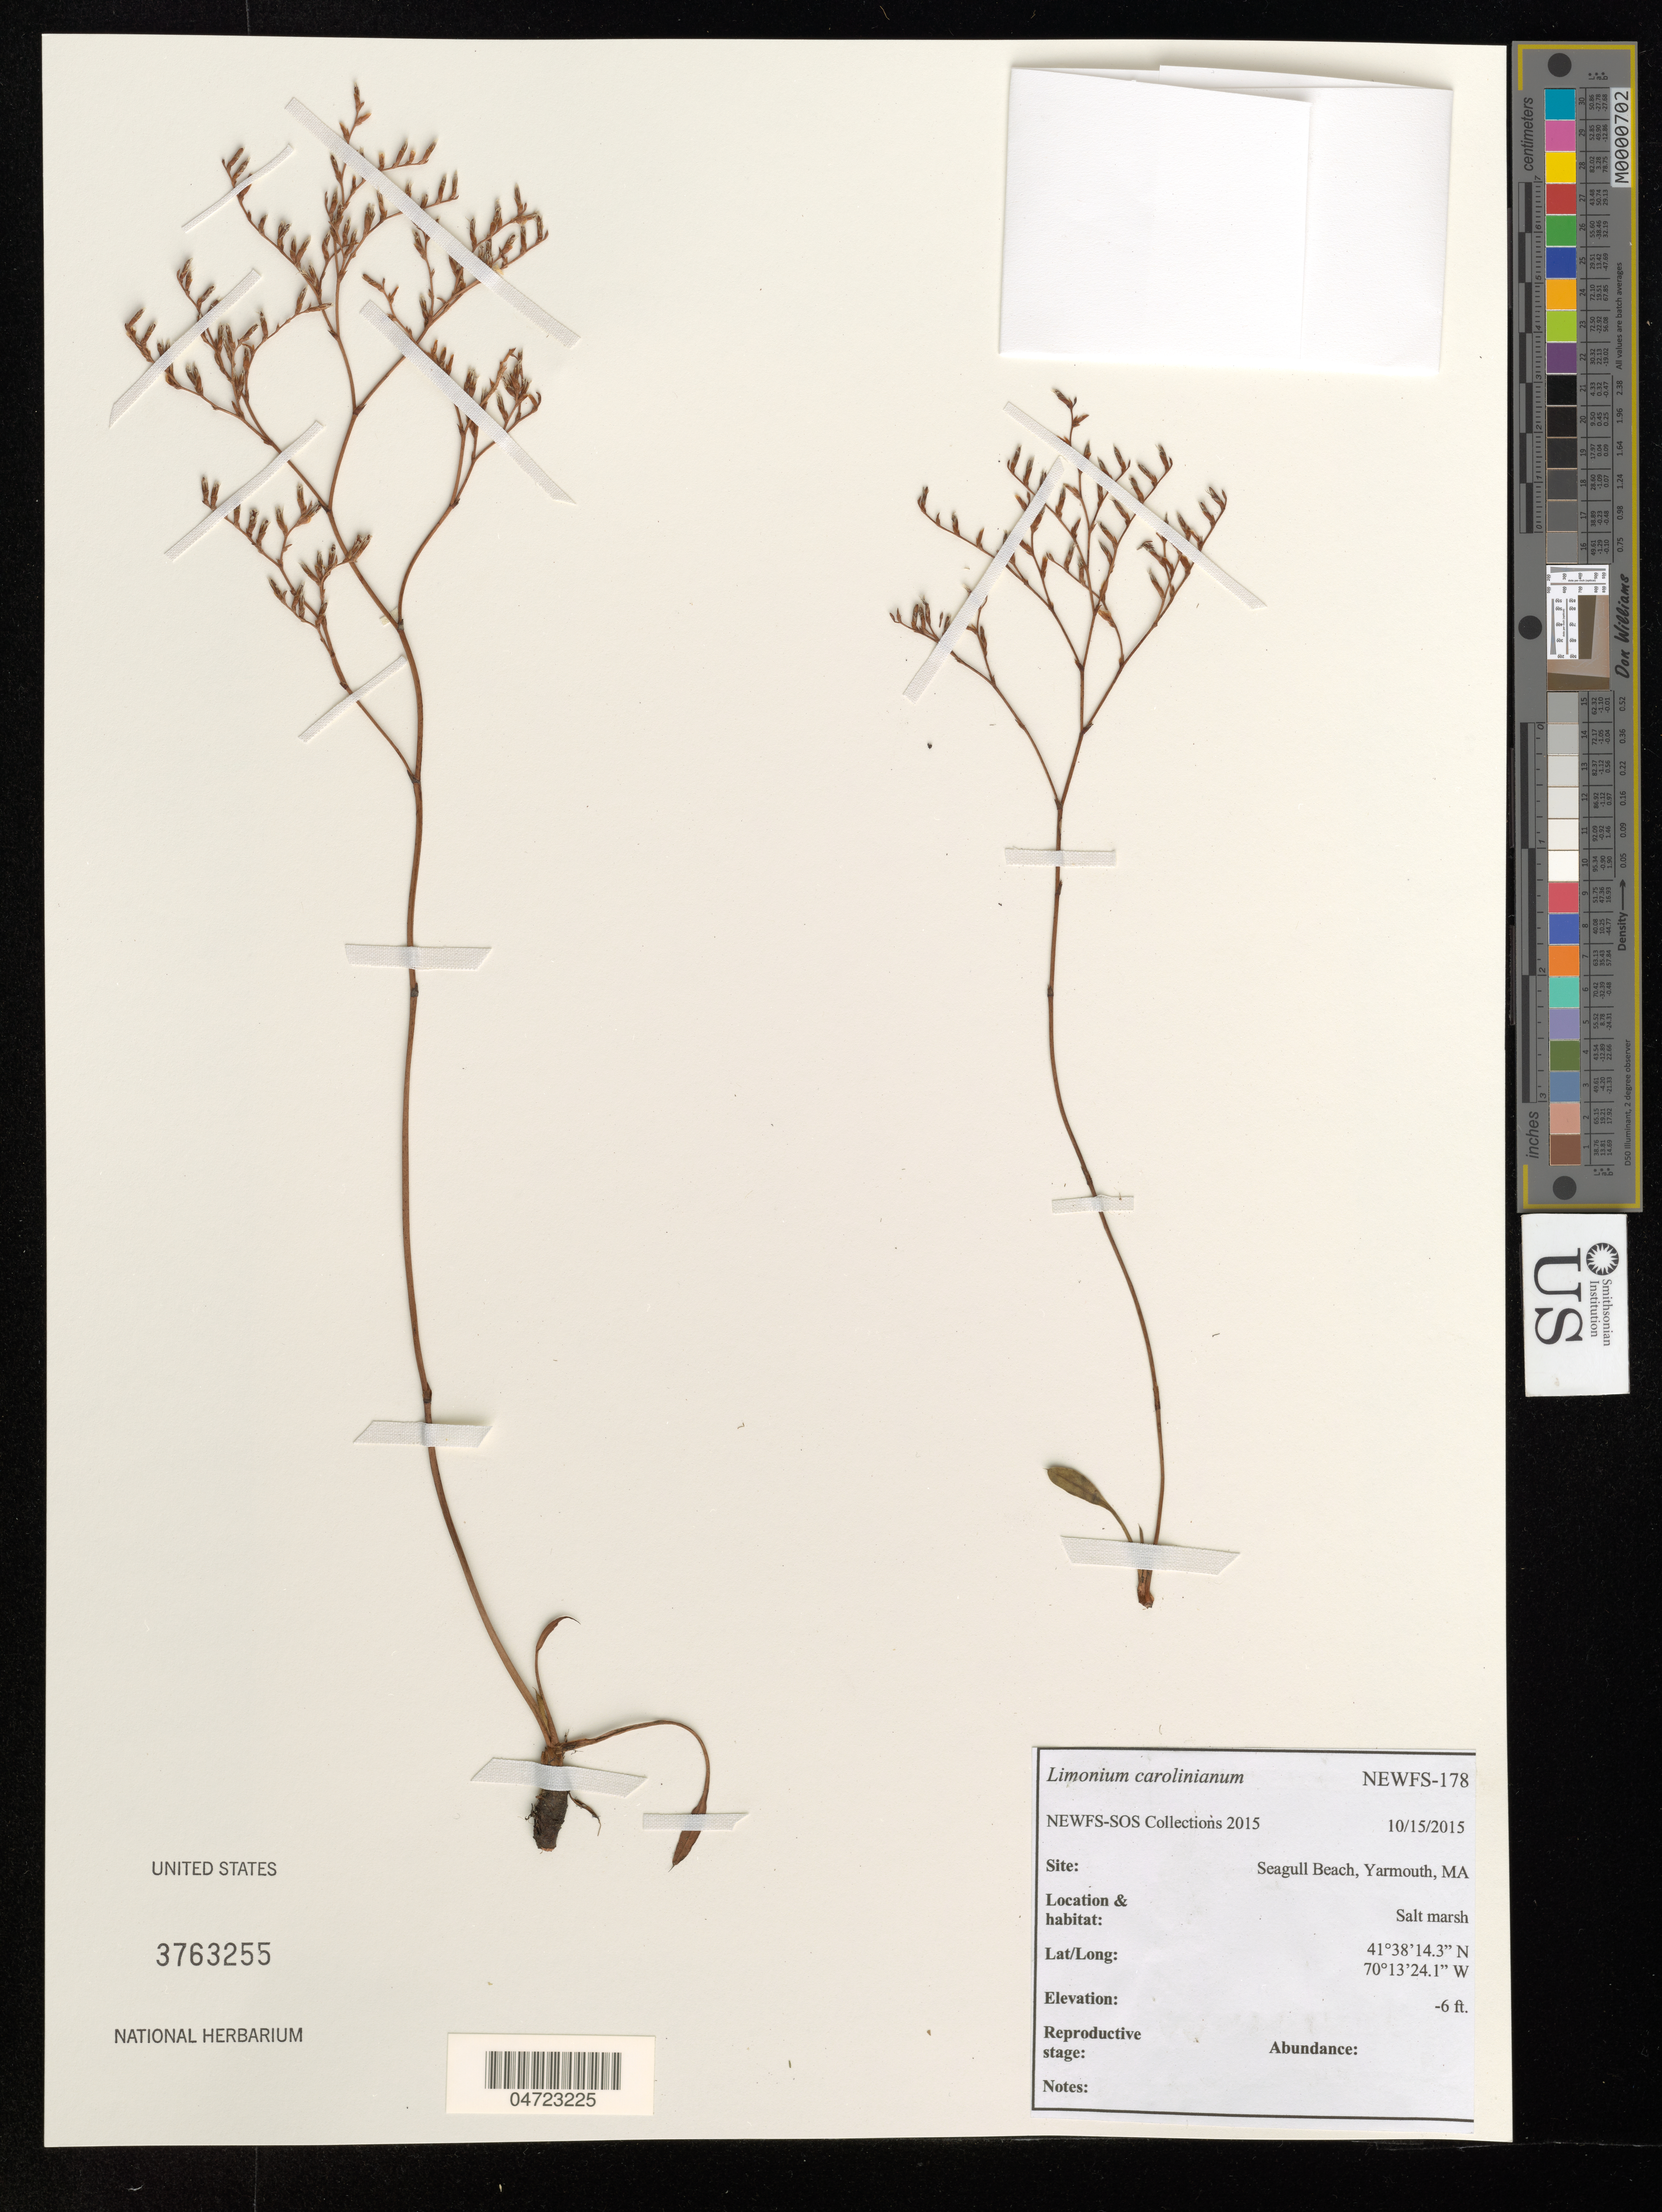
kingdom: Plantae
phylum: Tracheophyta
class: Magnoliopsida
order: Caryophyllales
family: Plumbaginaceae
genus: Limonium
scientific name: Limonium carolinianum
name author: (Walter) Britton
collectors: NEWFS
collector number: NEWFS-178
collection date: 2015-10-15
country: United States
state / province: Massachusetts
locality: Site: Seagull Beach, Yarmouth, MA. Salt marsh.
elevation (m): -2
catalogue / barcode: US 3763255